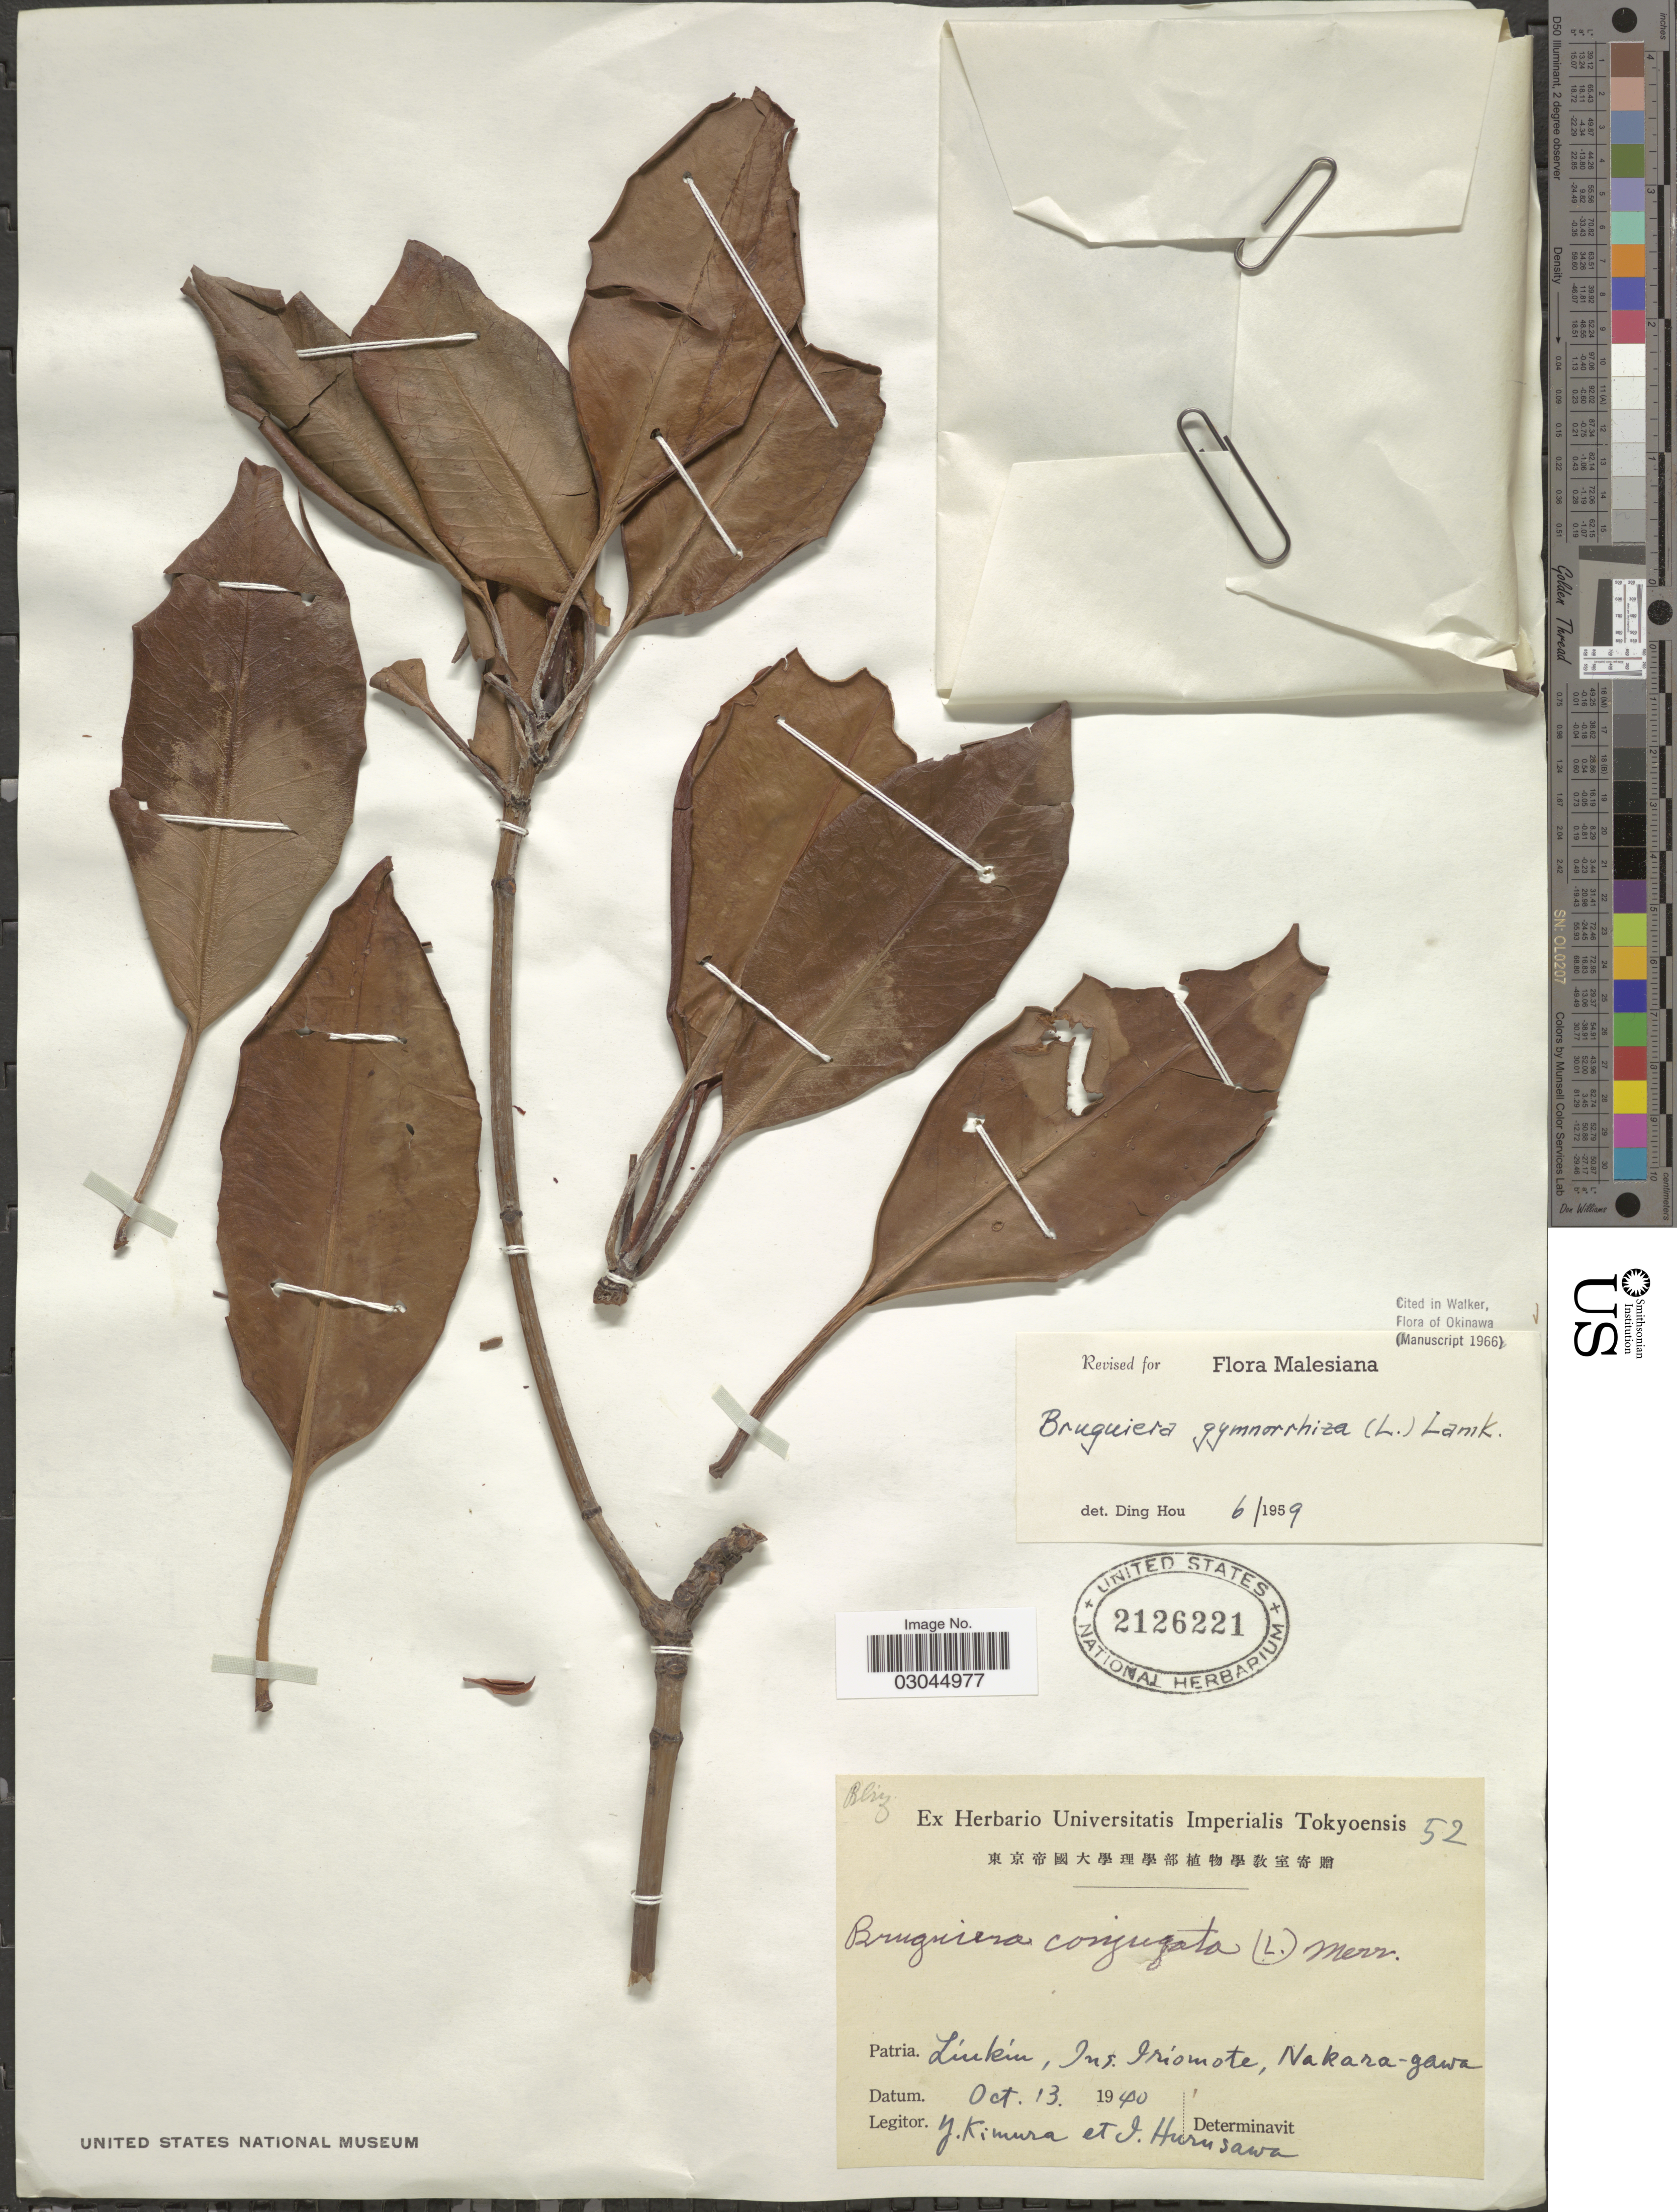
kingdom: Plantae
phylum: Tracheophyta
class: Magnoliopsida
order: Malpighiales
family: Rhizophoraceae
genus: Bruguiera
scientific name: Bruguiera gymnorhiza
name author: (L.) Savigny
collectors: Y. Kimura & I. Hurusawa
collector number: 52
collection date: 1940-10-13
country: Japan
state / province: Okinawa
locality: Linkin, Ins. Iriomote, Nakara-gawa.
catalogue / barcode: US 2126221